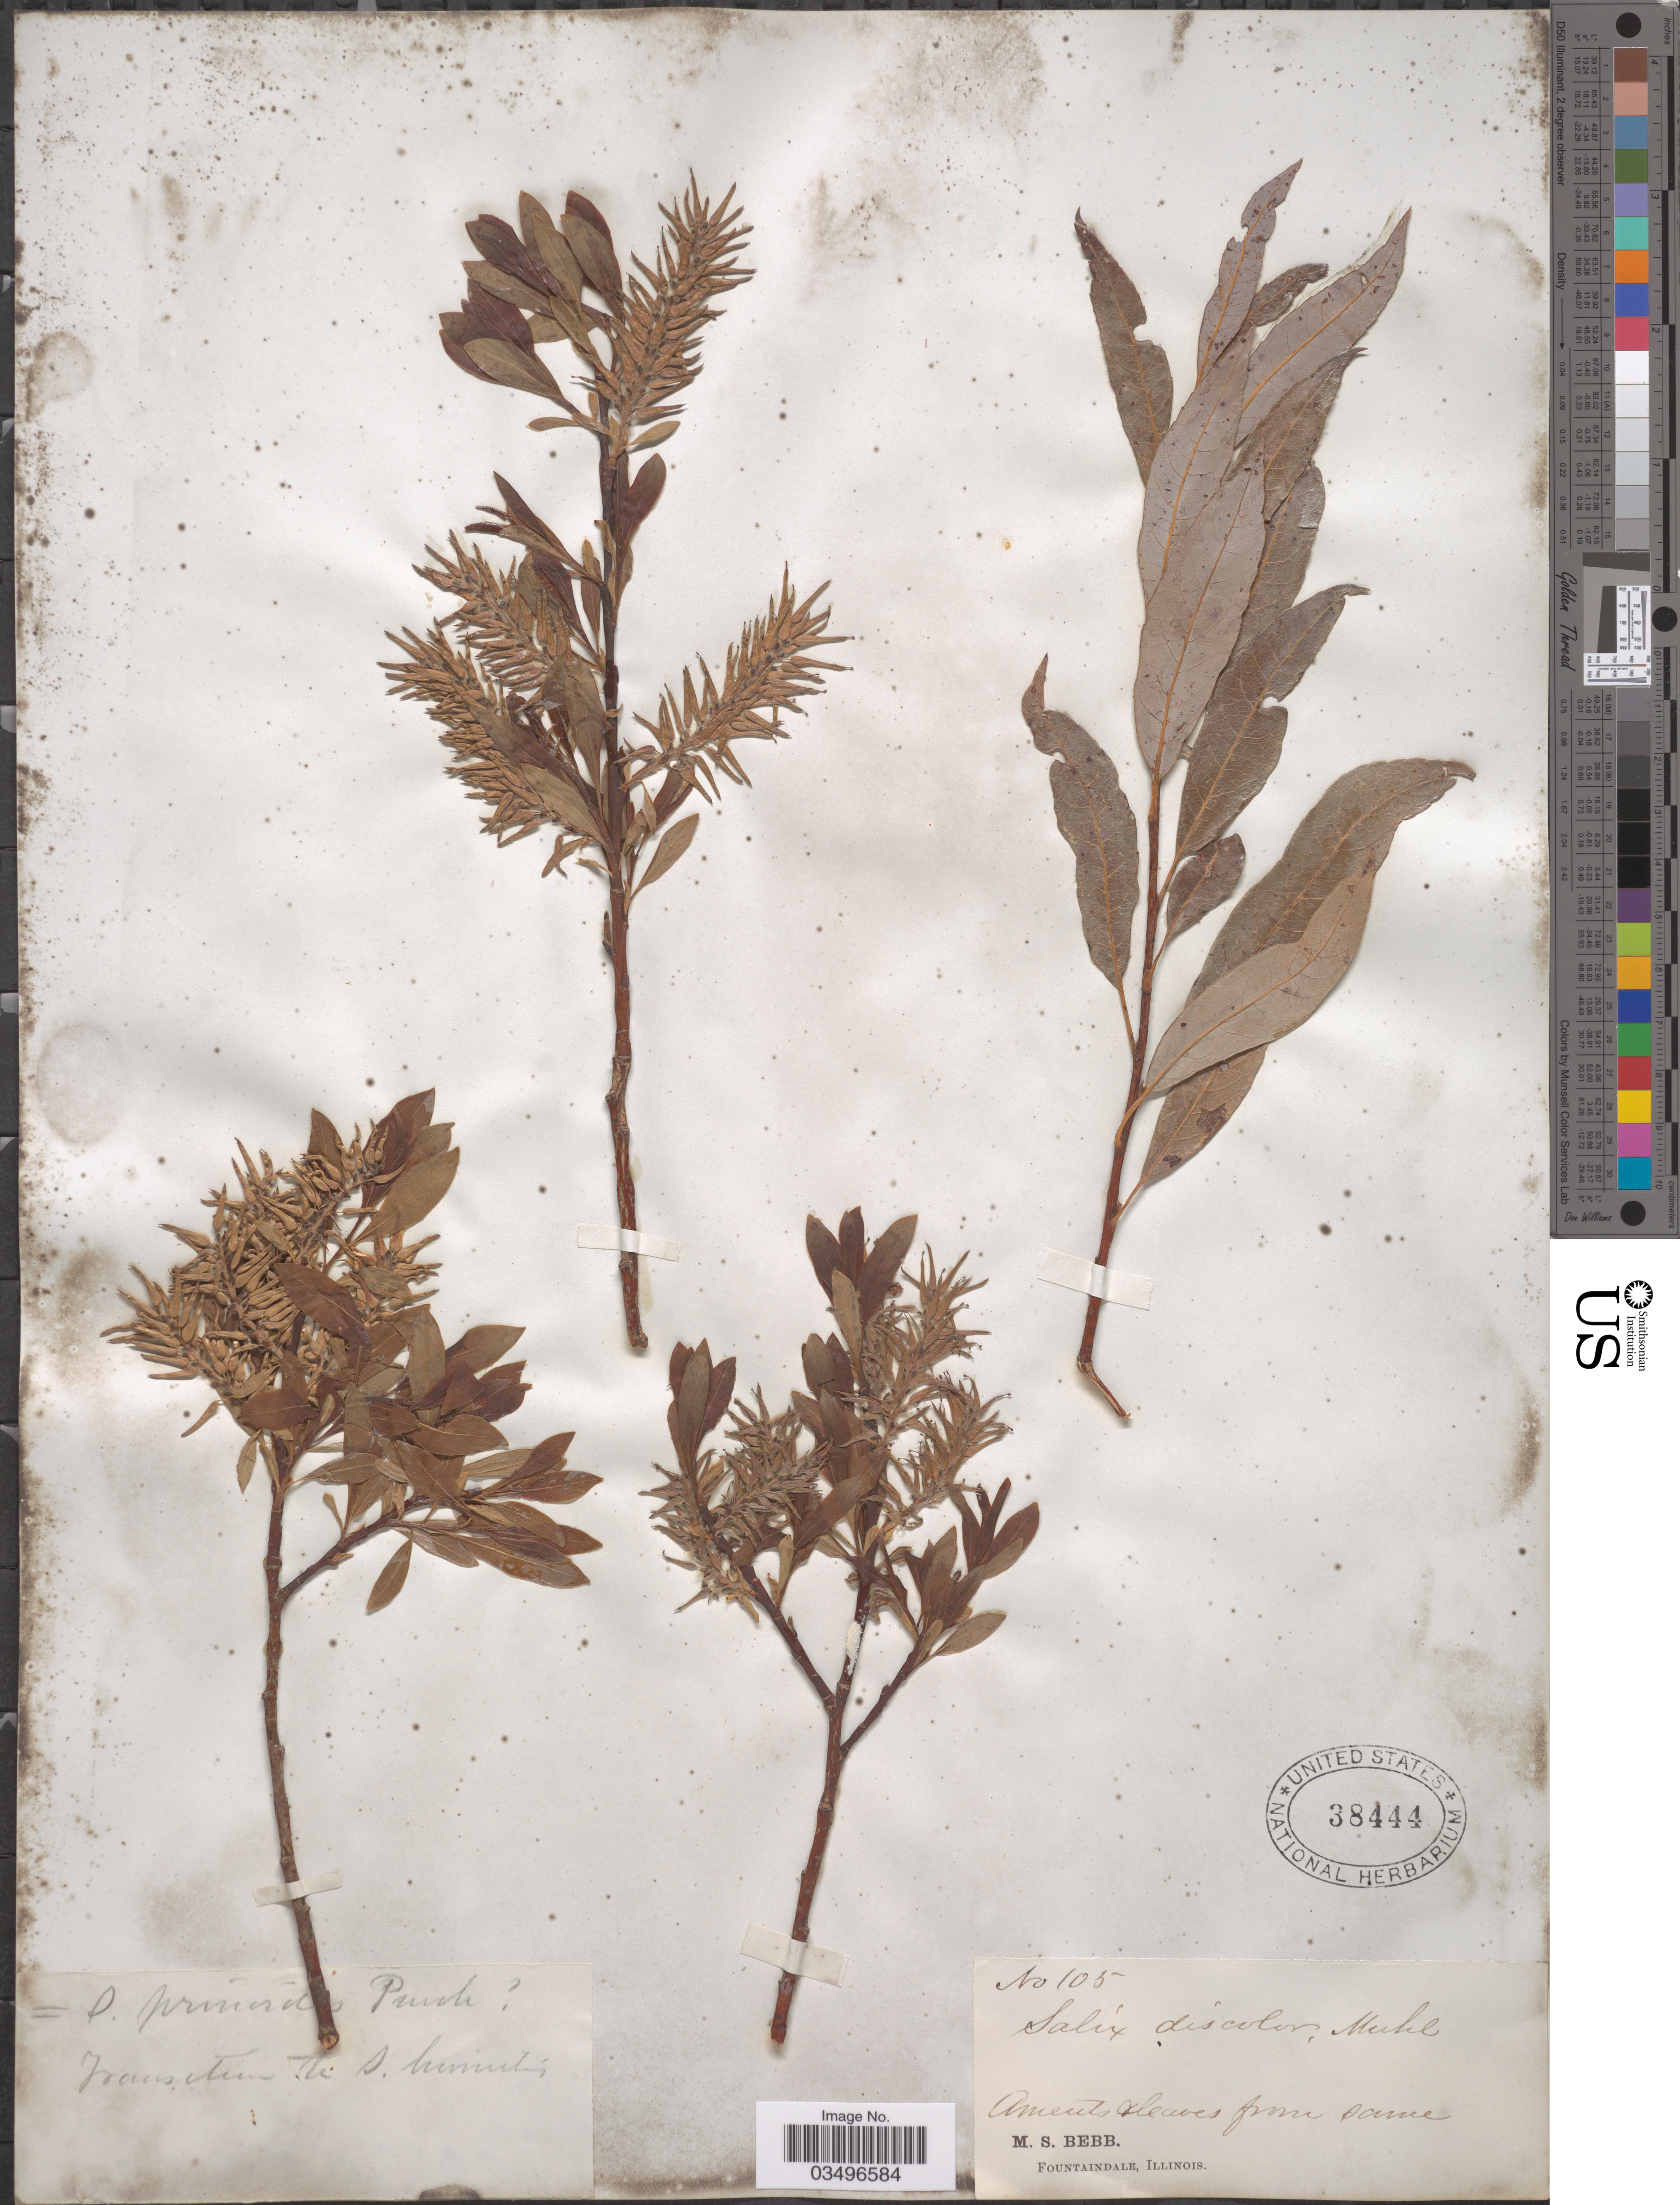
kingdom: Plantae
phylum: Tracheophyta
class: Magnoliopsida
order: Malpighiales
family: Salicaceae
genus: Salix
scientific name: Salix discolor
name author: Muhl.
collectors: M. Bebb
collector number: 105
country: United States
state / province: Illinois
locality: Fountaindale.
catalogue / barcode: US 38444